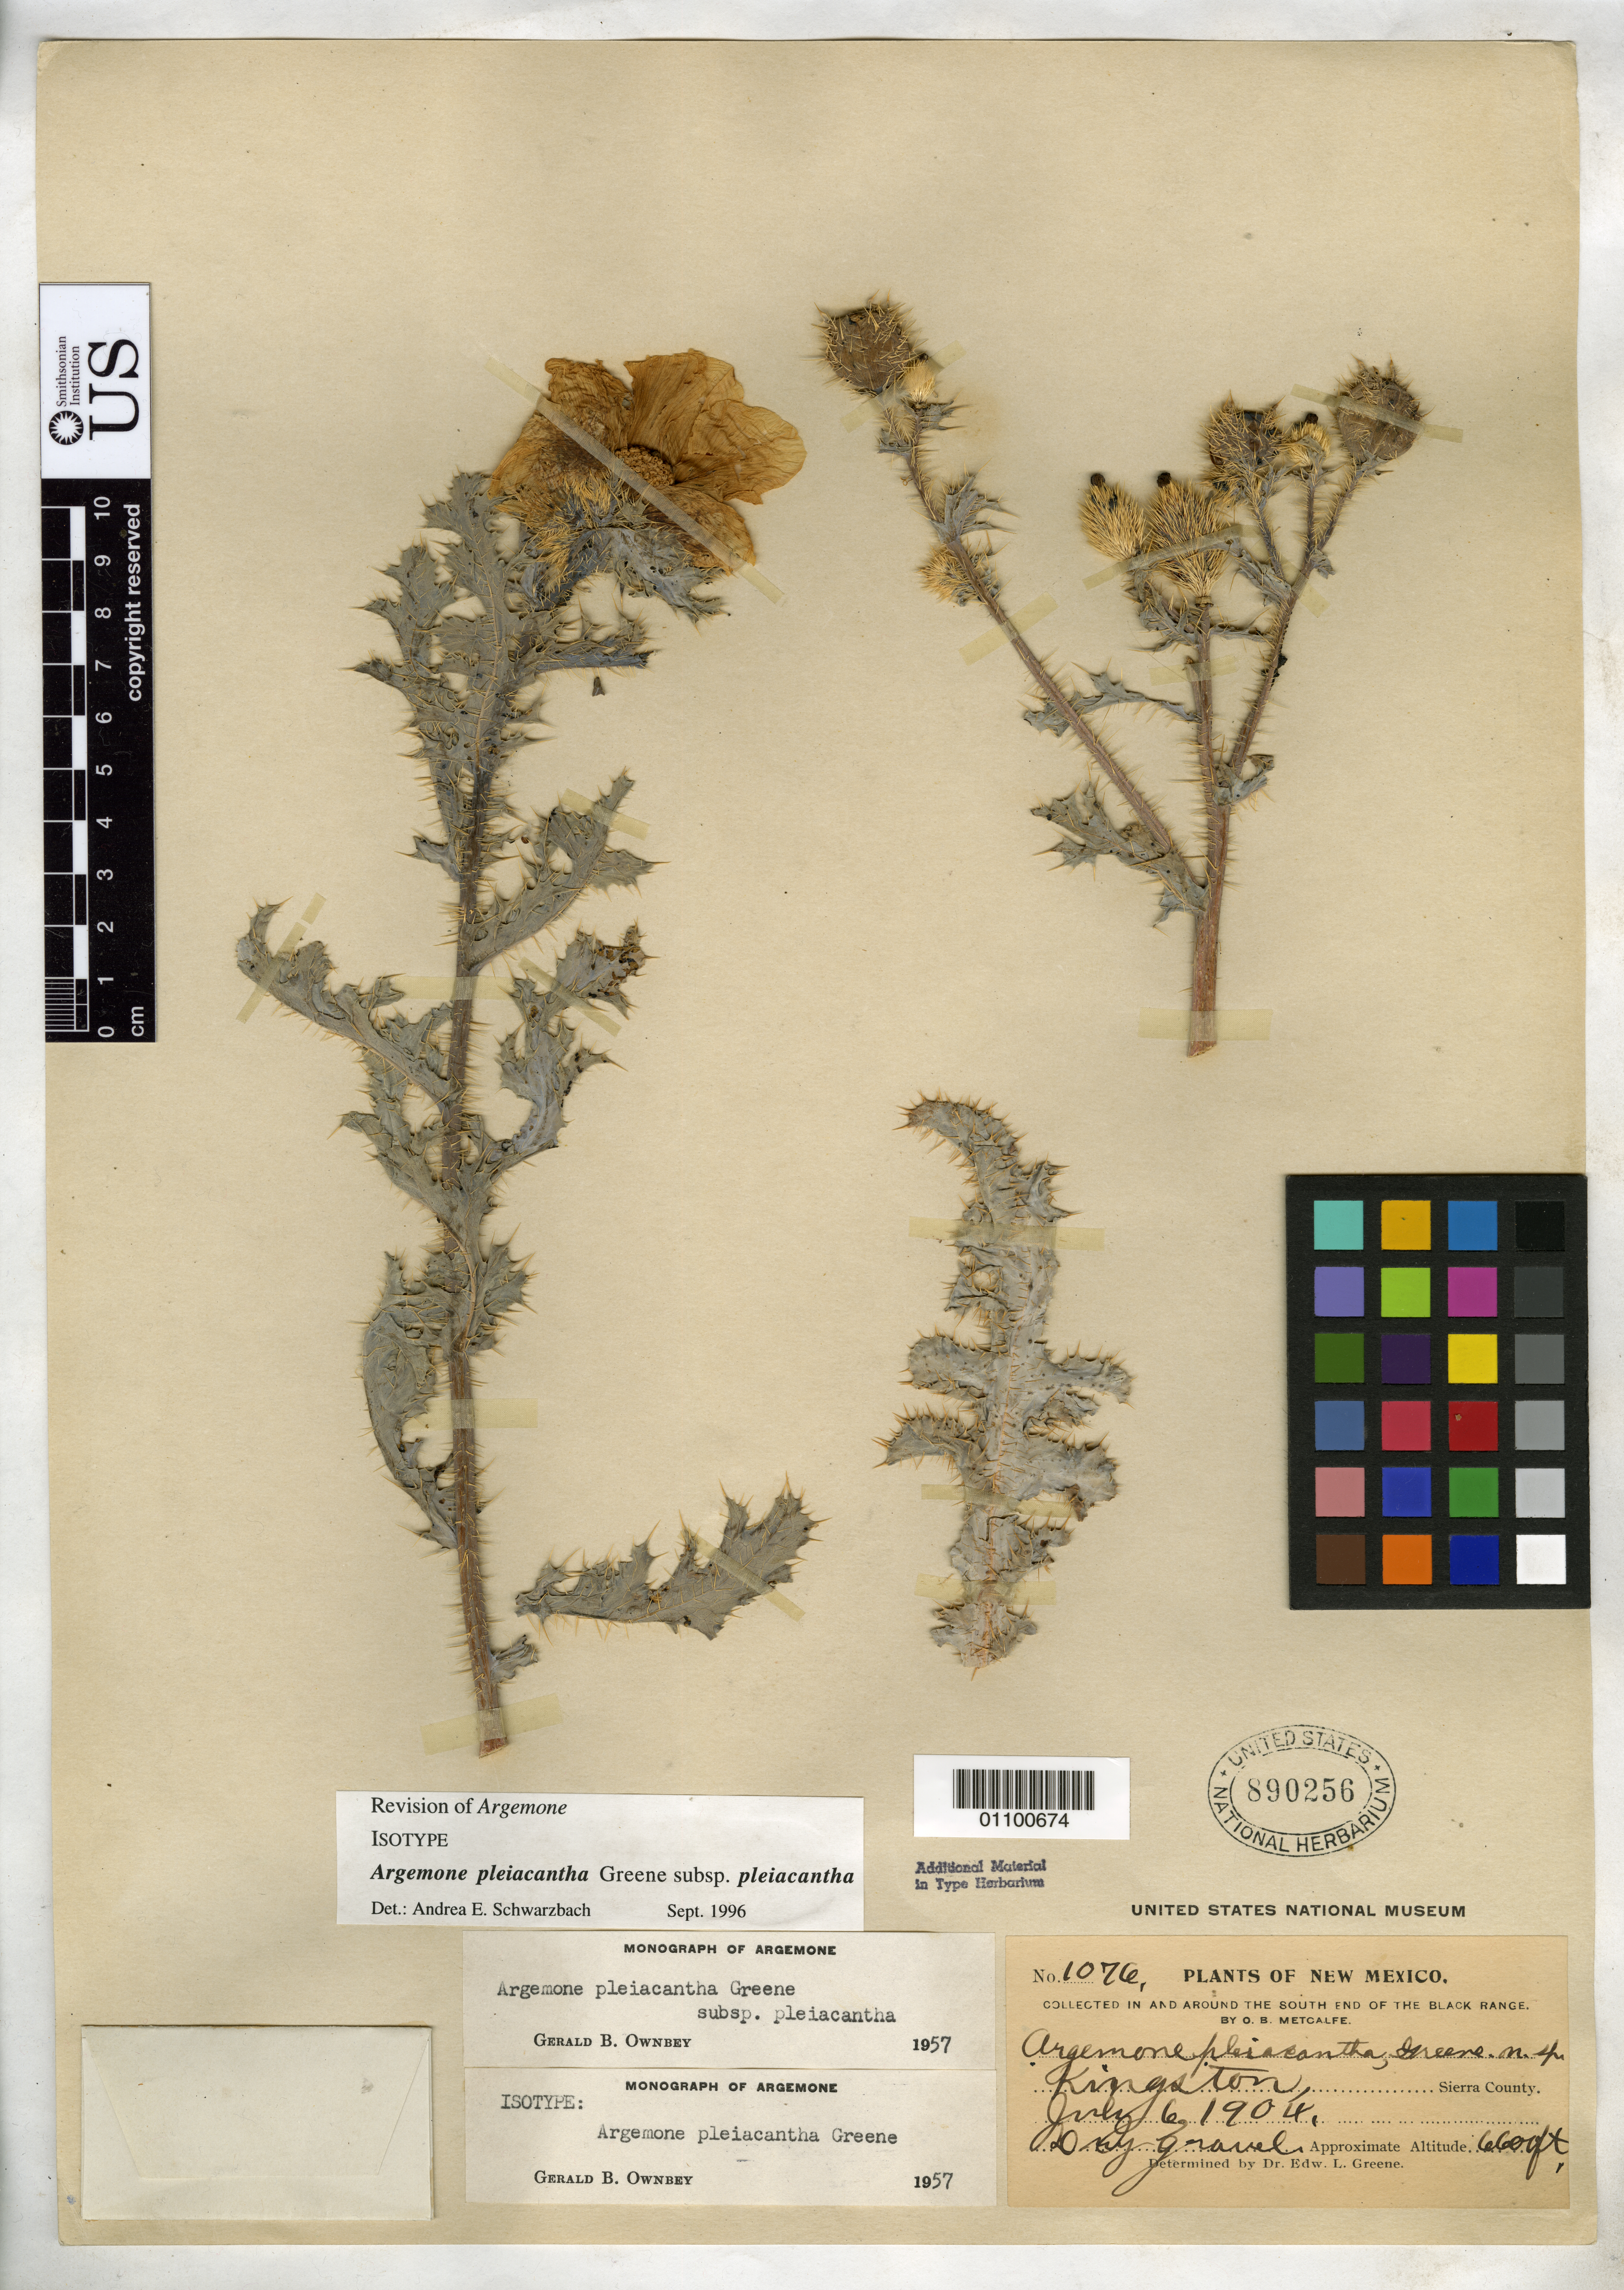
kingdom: Plantae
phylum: Tracheophyta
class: Magnoliopsida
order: Ranunculales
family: Papaveraceae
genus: Argemone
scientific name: Argemone pleiacantha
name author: Greene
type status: Isotype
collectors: O. B. Metcalfe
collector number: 1076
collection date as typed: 06 Jul 1904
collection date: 1904-07-06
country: United States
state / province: New Mexico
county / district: Sierra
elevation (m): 2012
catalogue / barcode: US 890256